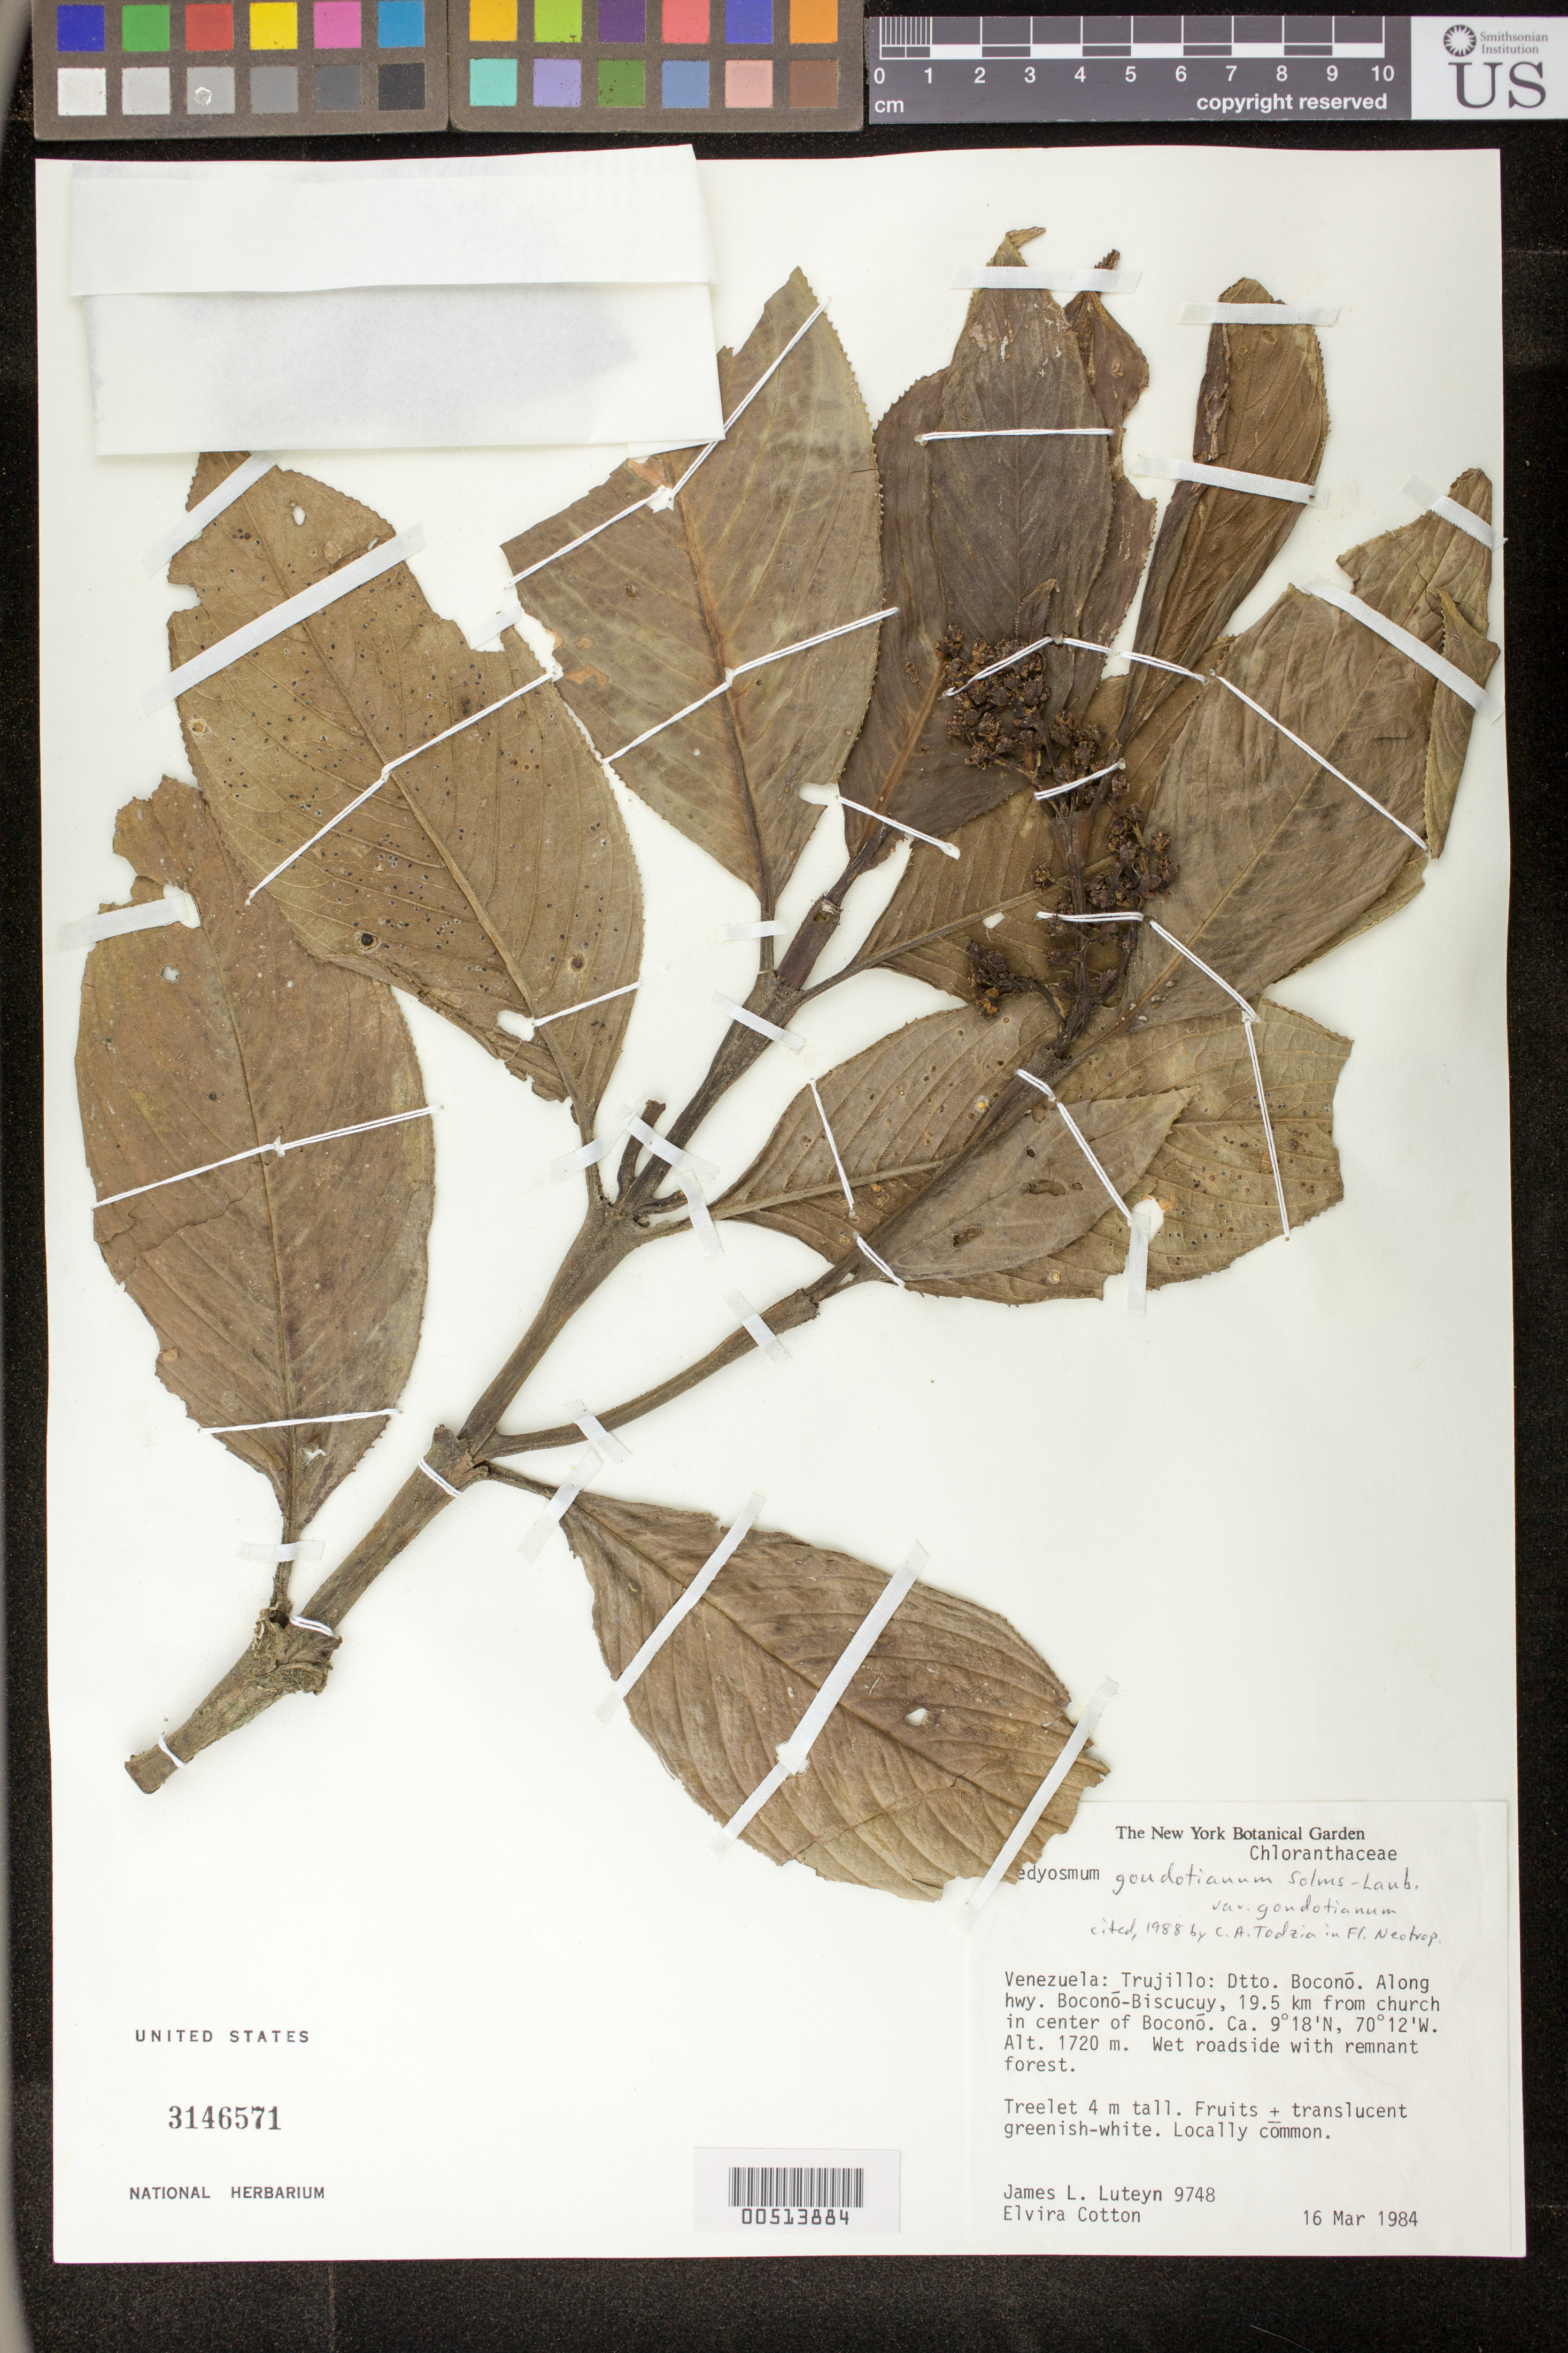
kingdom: Plantae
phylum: Tracheophyta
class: Magnoliopsida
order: Chloranthales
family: Chloranthaceae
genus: Hedyosmum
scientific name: Hedyosmum goudotianum var. goudotianum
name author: Solms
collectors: J. L. Luteyn & E. Cotton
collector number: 9748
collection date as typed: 16 Mar 1984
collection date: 1984-03-16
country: Venezuela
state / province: Trujillo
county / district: Boconó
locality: Along hwy. Boconó-Biscucuy, 19.5 km from church in center of Boconó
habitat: Wet roadside with remnant forest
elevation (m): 1720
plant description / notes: NY, PORT, TEX, US, VEN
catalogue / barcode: US 3146571